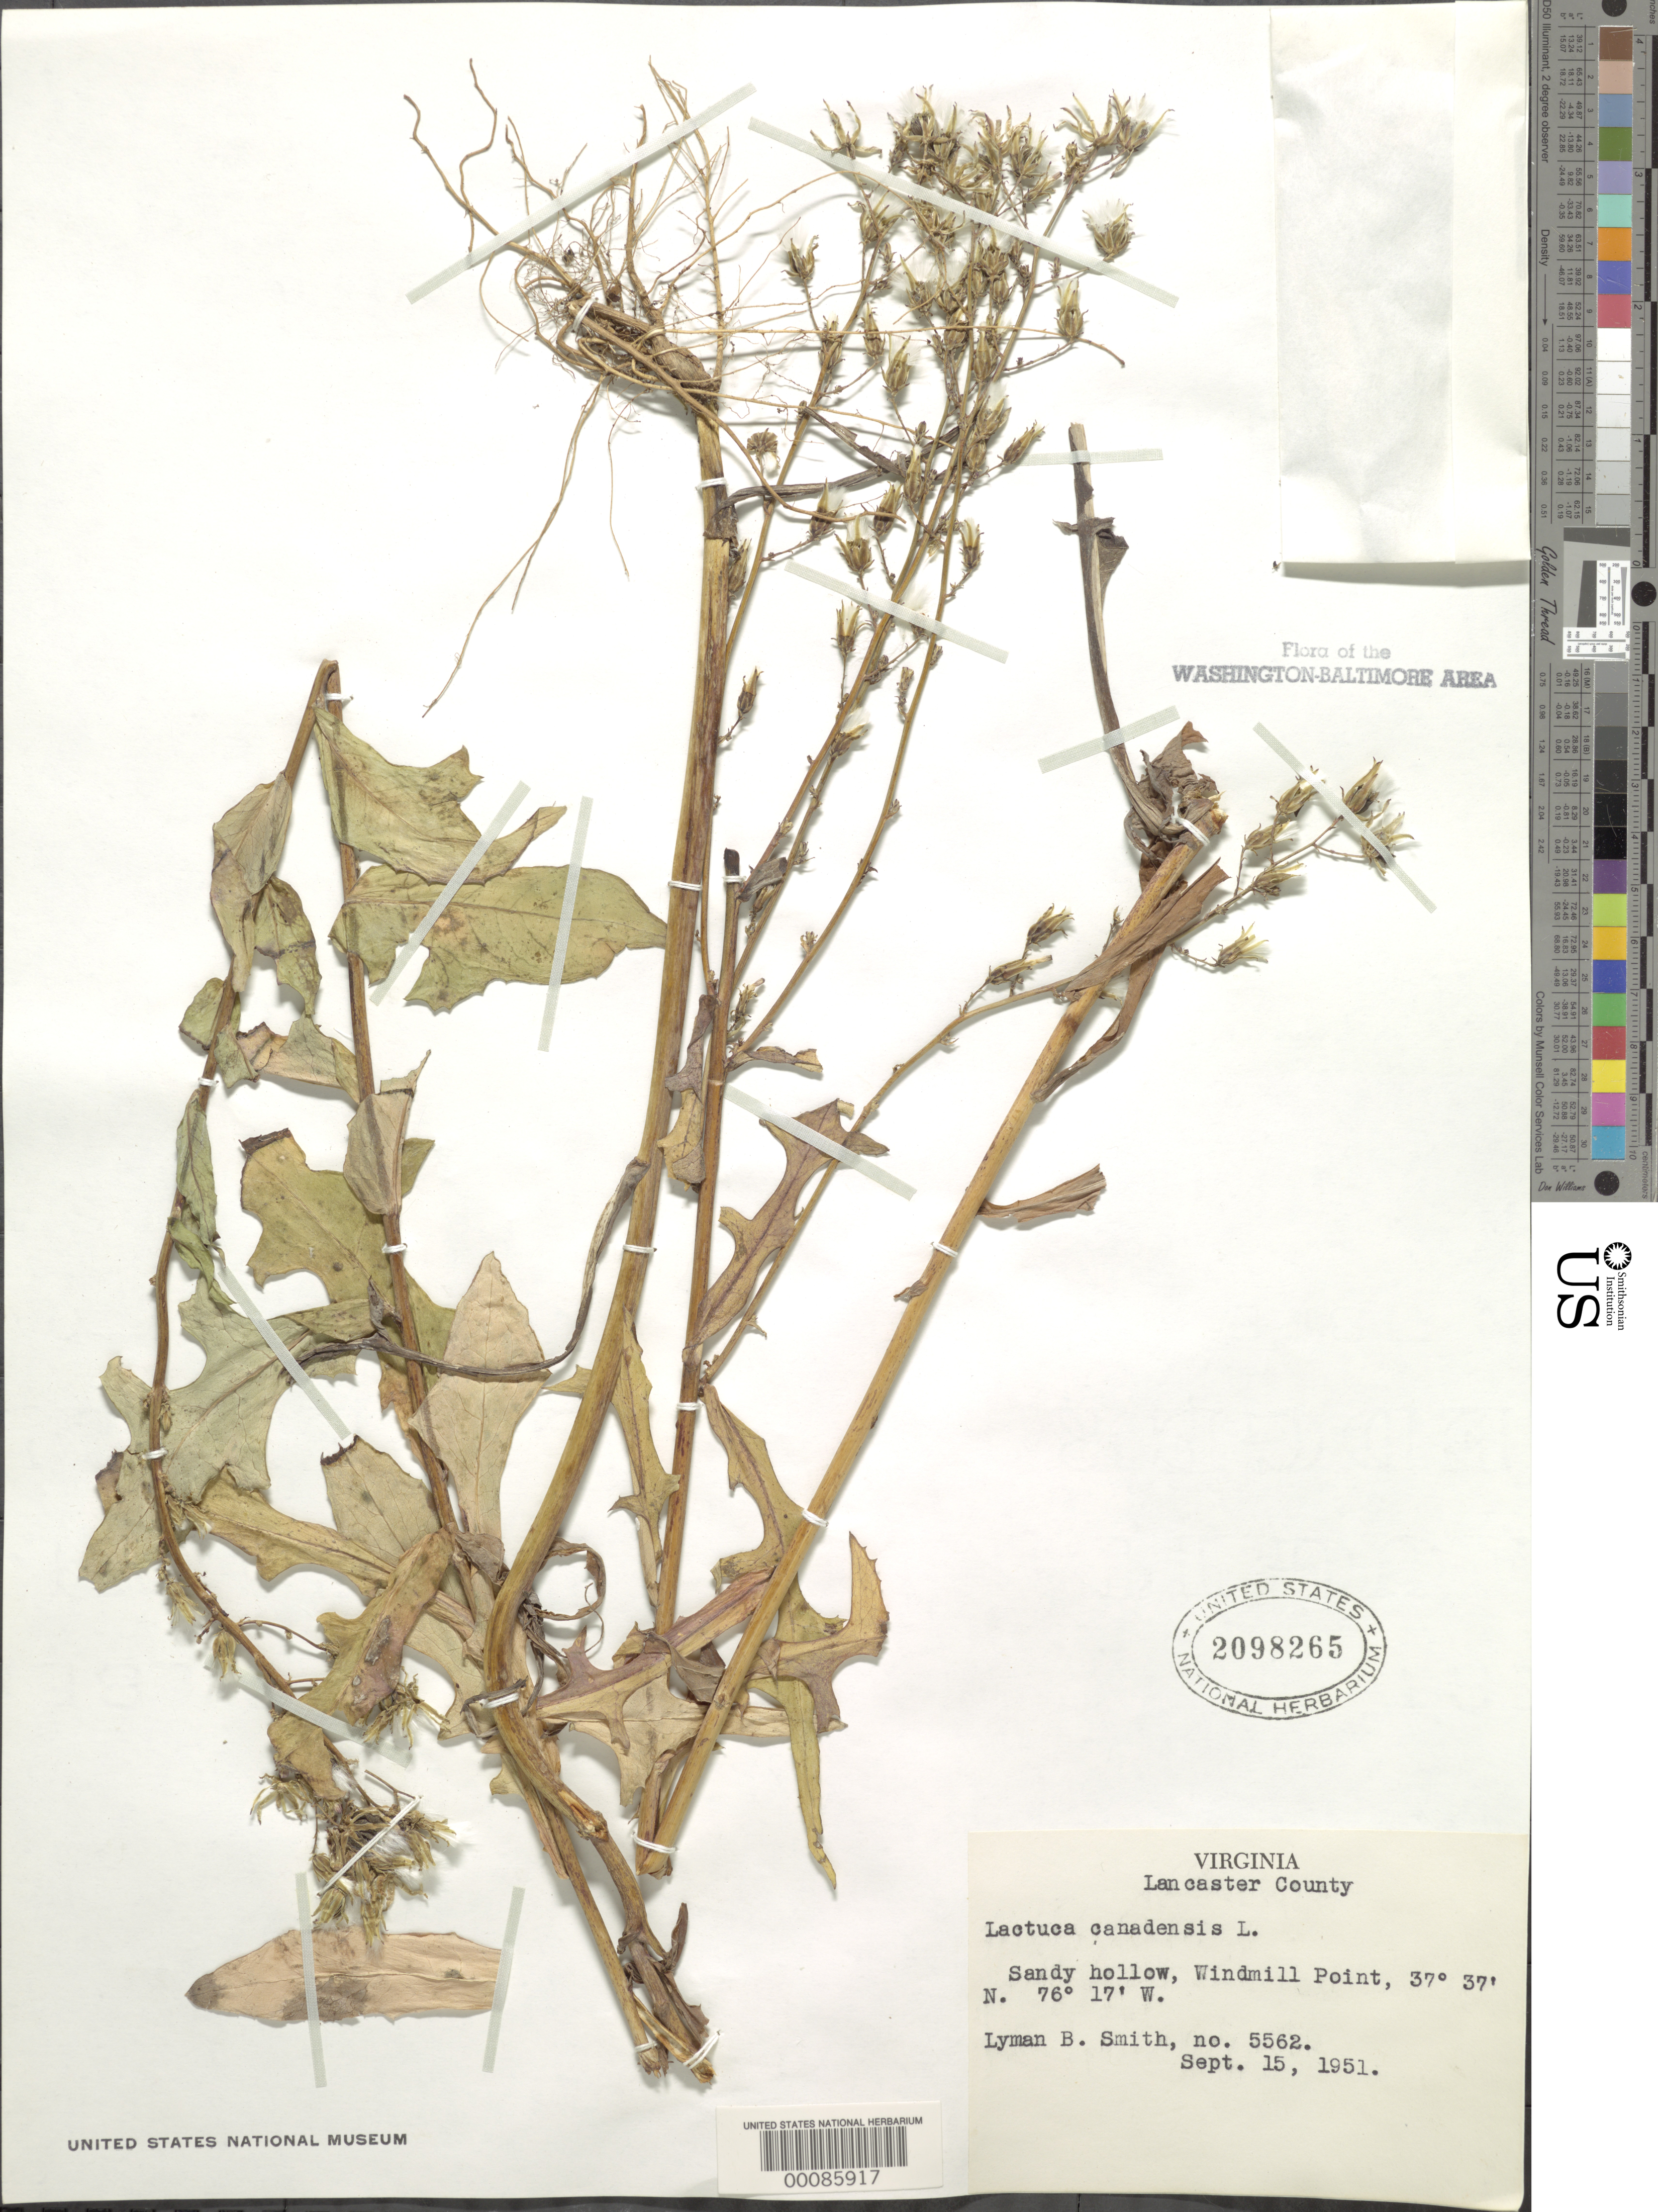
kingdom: Plantae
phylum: Tracheophyta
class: Magnoliopsida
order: Asterales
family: Asteraceae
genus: Lactuca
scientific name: Lactuca canadensis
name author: L.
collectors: L. Smith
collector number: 5562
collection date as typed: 15 Sep 1951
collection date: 1951-09-15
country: United States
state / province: Virginia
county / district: Lancaster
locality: Windmill Point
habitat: Sandy hollow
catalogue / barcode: US 2098265